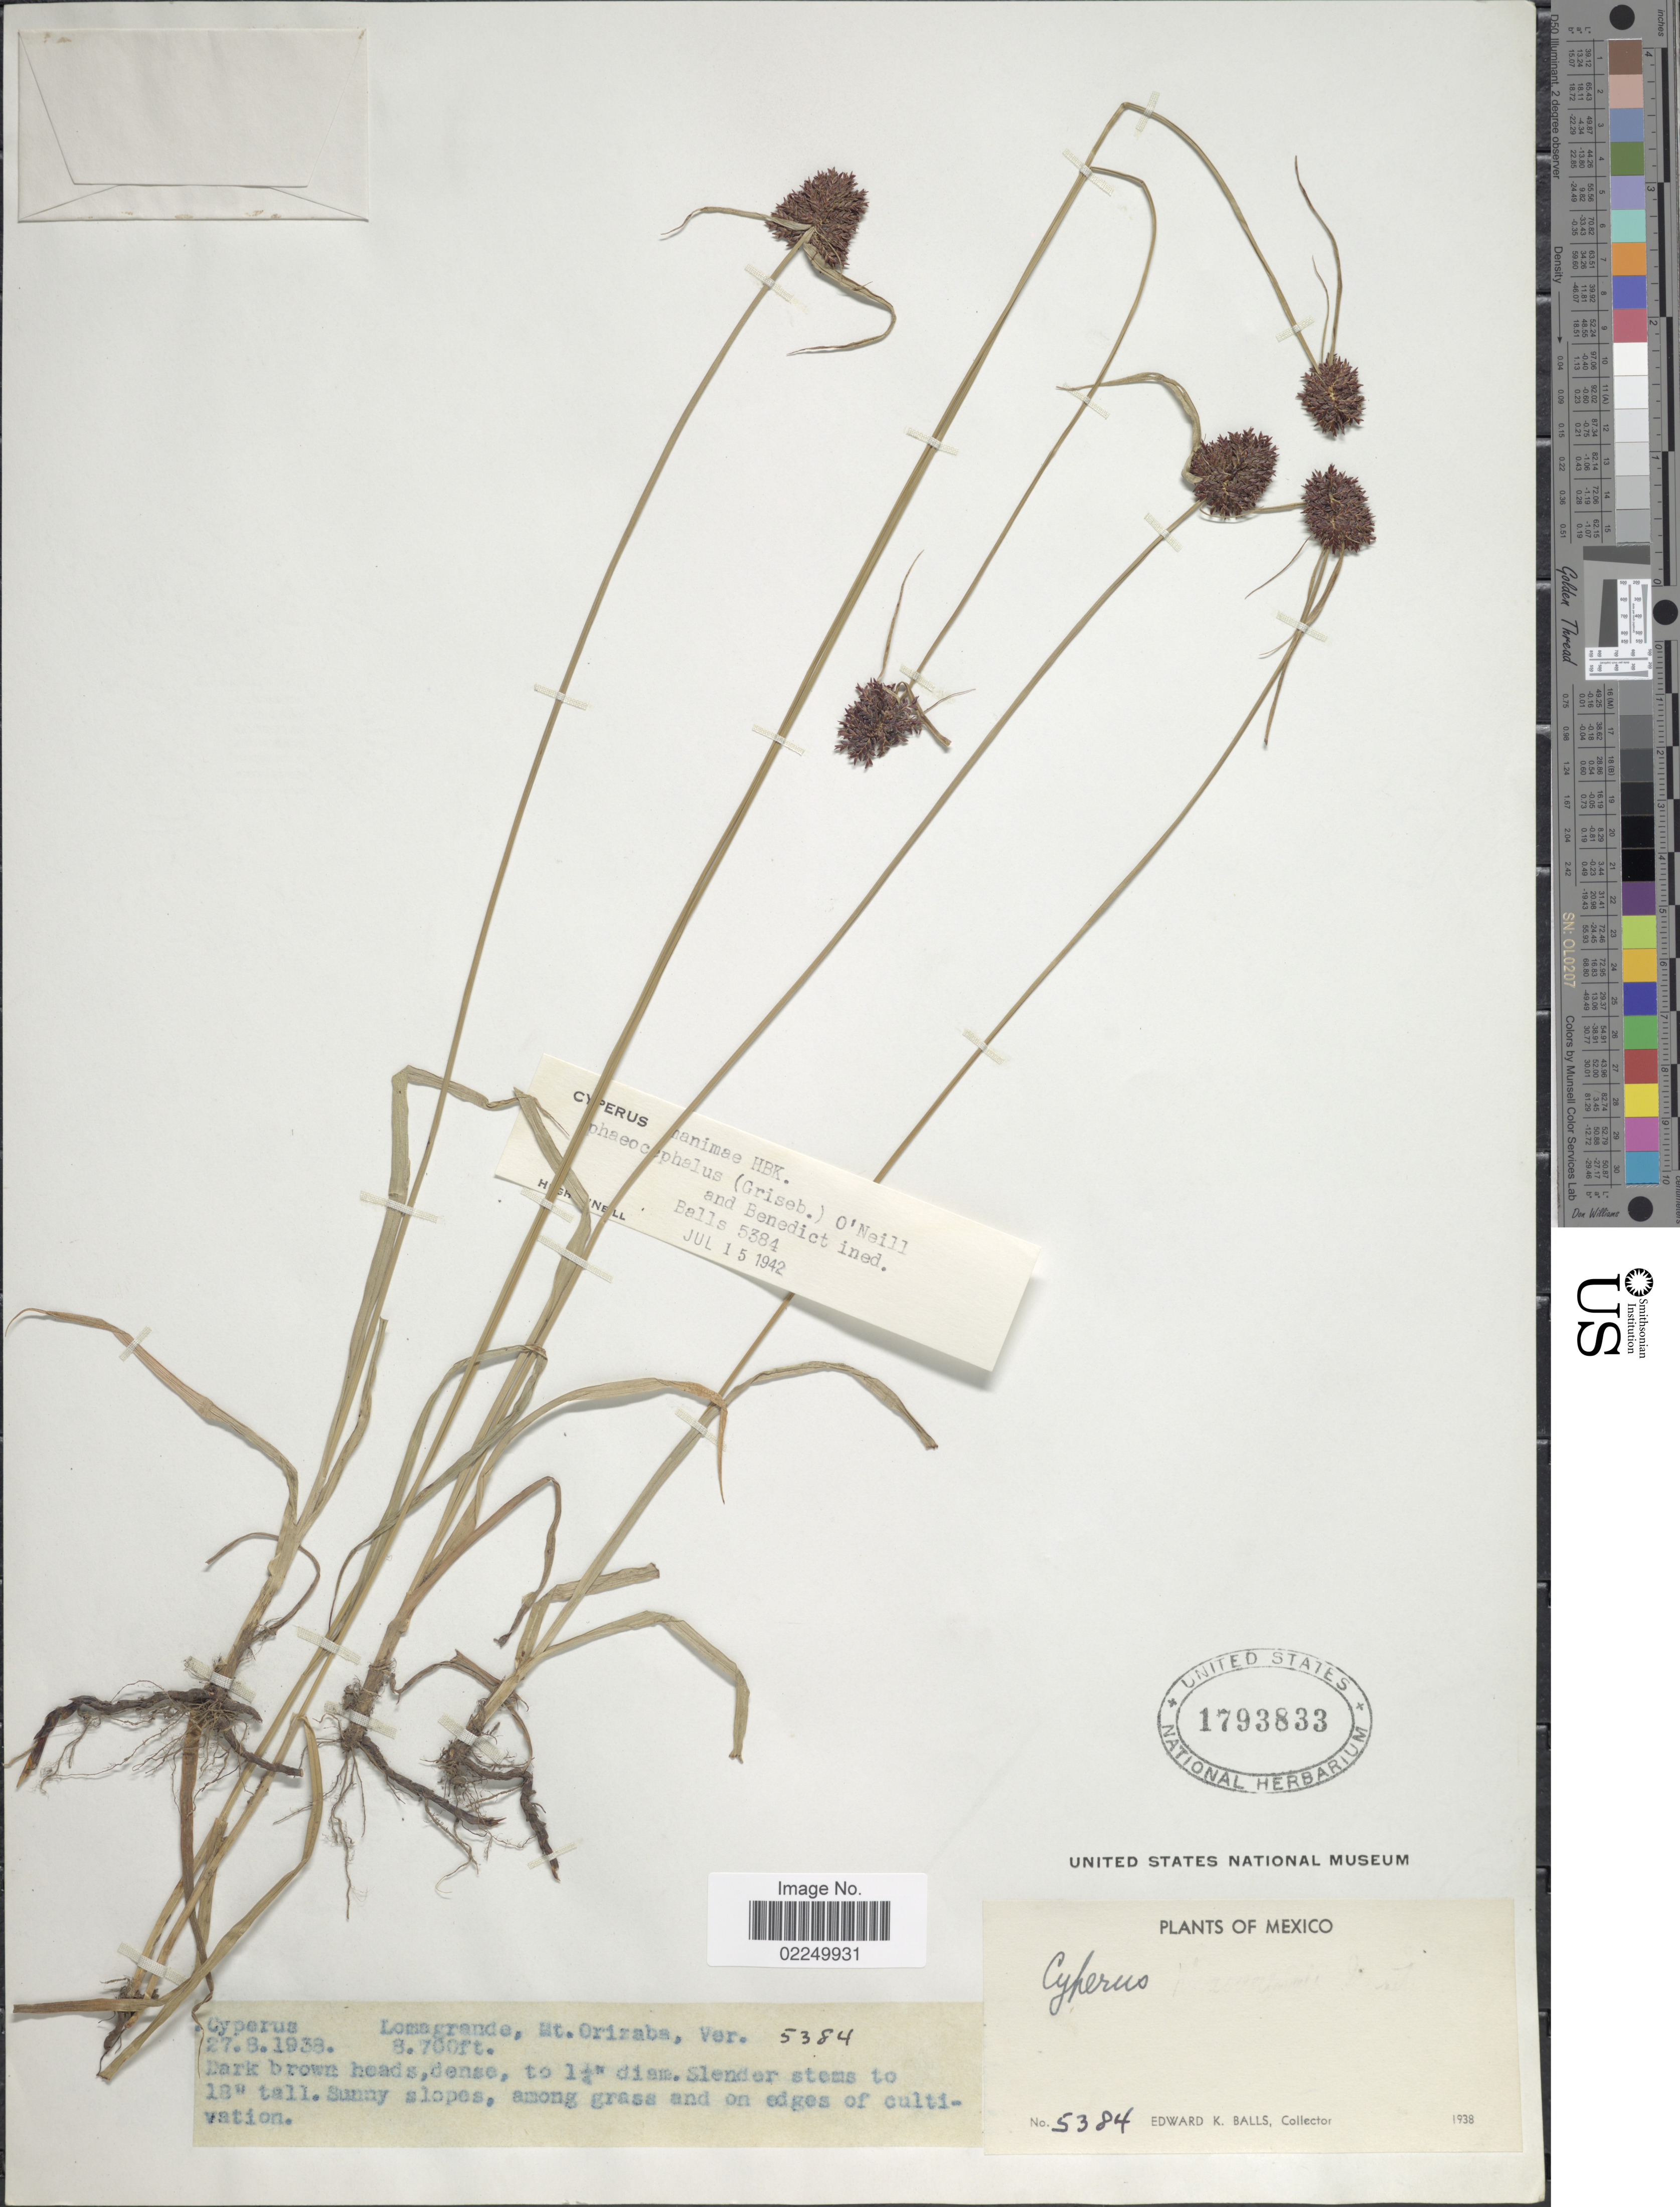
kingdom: Plantae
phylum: Tracheophyta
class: Liliopsida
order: Poales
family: Cyperaceae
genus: Cyperus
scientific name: Cyperus manimae var. asperrimus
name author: (Liebm.) Kük.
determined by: Tucker, G. C.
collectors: E. K. Balls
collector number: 5384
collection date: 1938-08-27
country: Mexico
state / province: Veracruz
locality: Lomagrande, Mt. Orizaba, sunny slopes, among grass and on edges of cultivation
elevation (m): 2652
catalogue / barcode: US 1793833